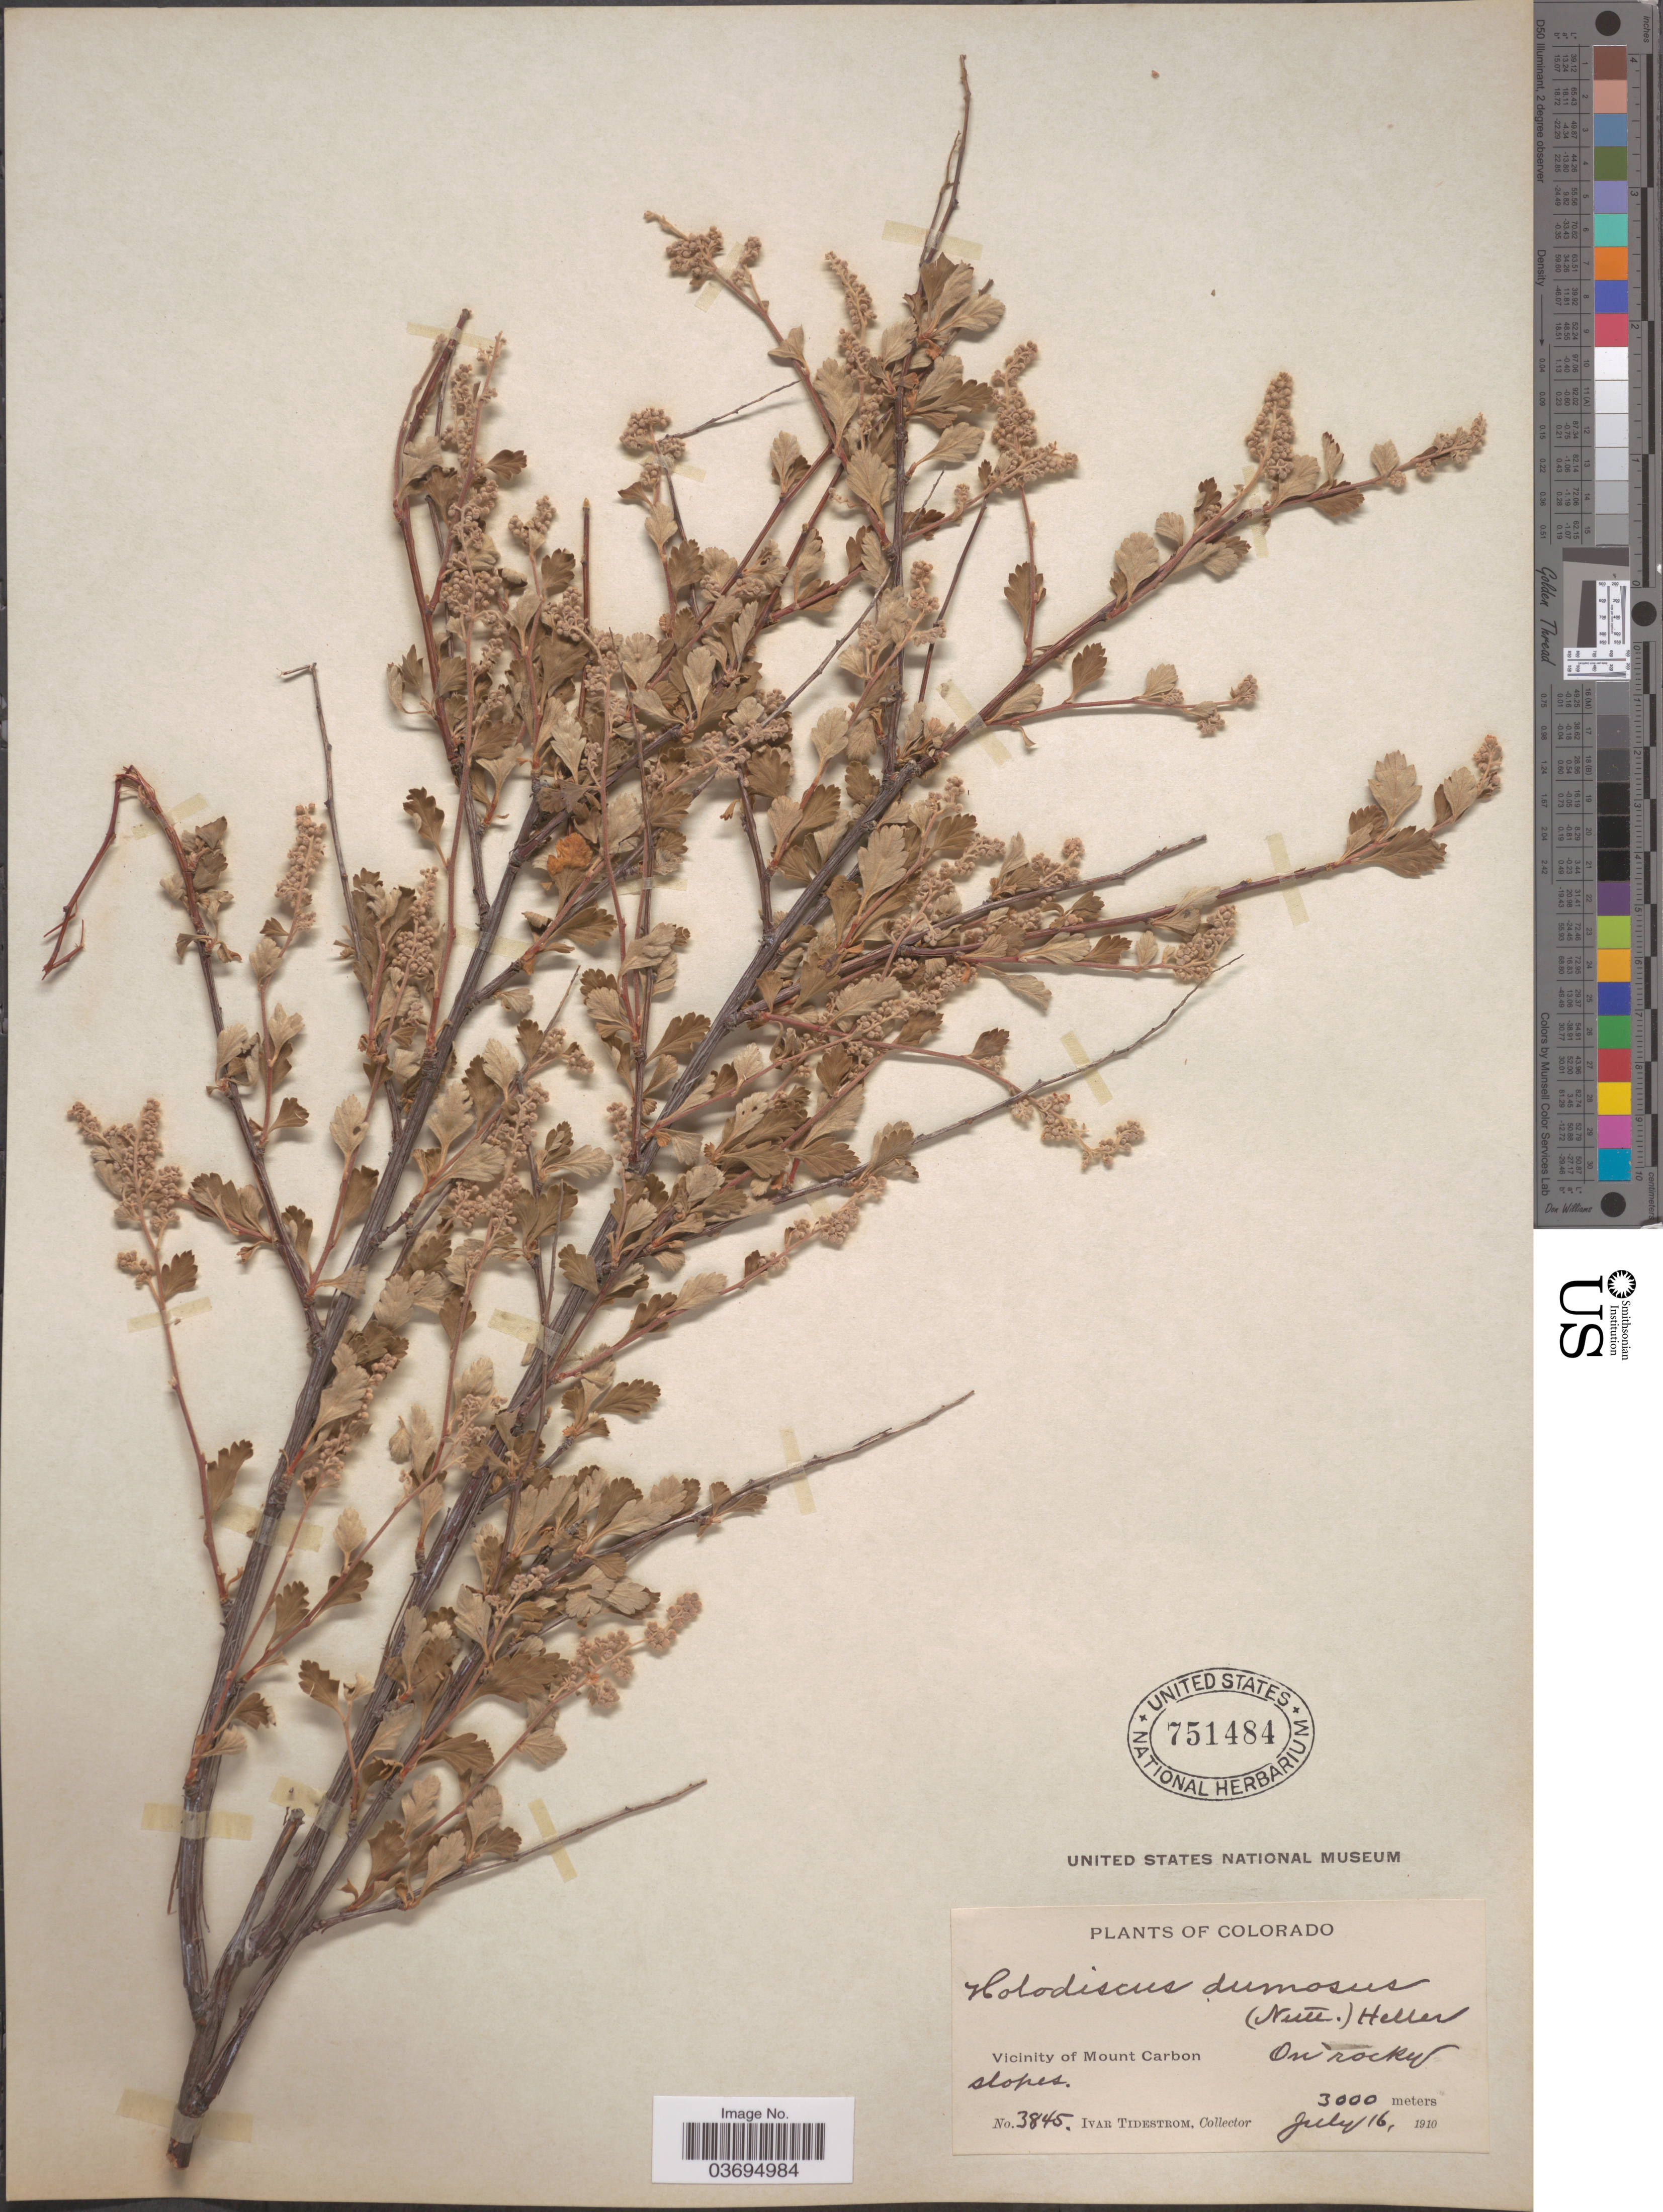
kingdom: Plantae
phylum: Tracheophyta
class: Magnoliopsida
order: Rosales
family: Rosaceae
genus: Holodiscus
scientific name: Holodiscus discolor var. dumosus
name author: Maxim. ex J.M. Coult.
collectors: I. F. Tidestrom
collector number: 3845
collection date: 1910-07-16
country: United States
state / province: Colorado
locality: Vicinity of Mount Carbon.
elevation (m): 3000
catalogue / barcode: US 751484